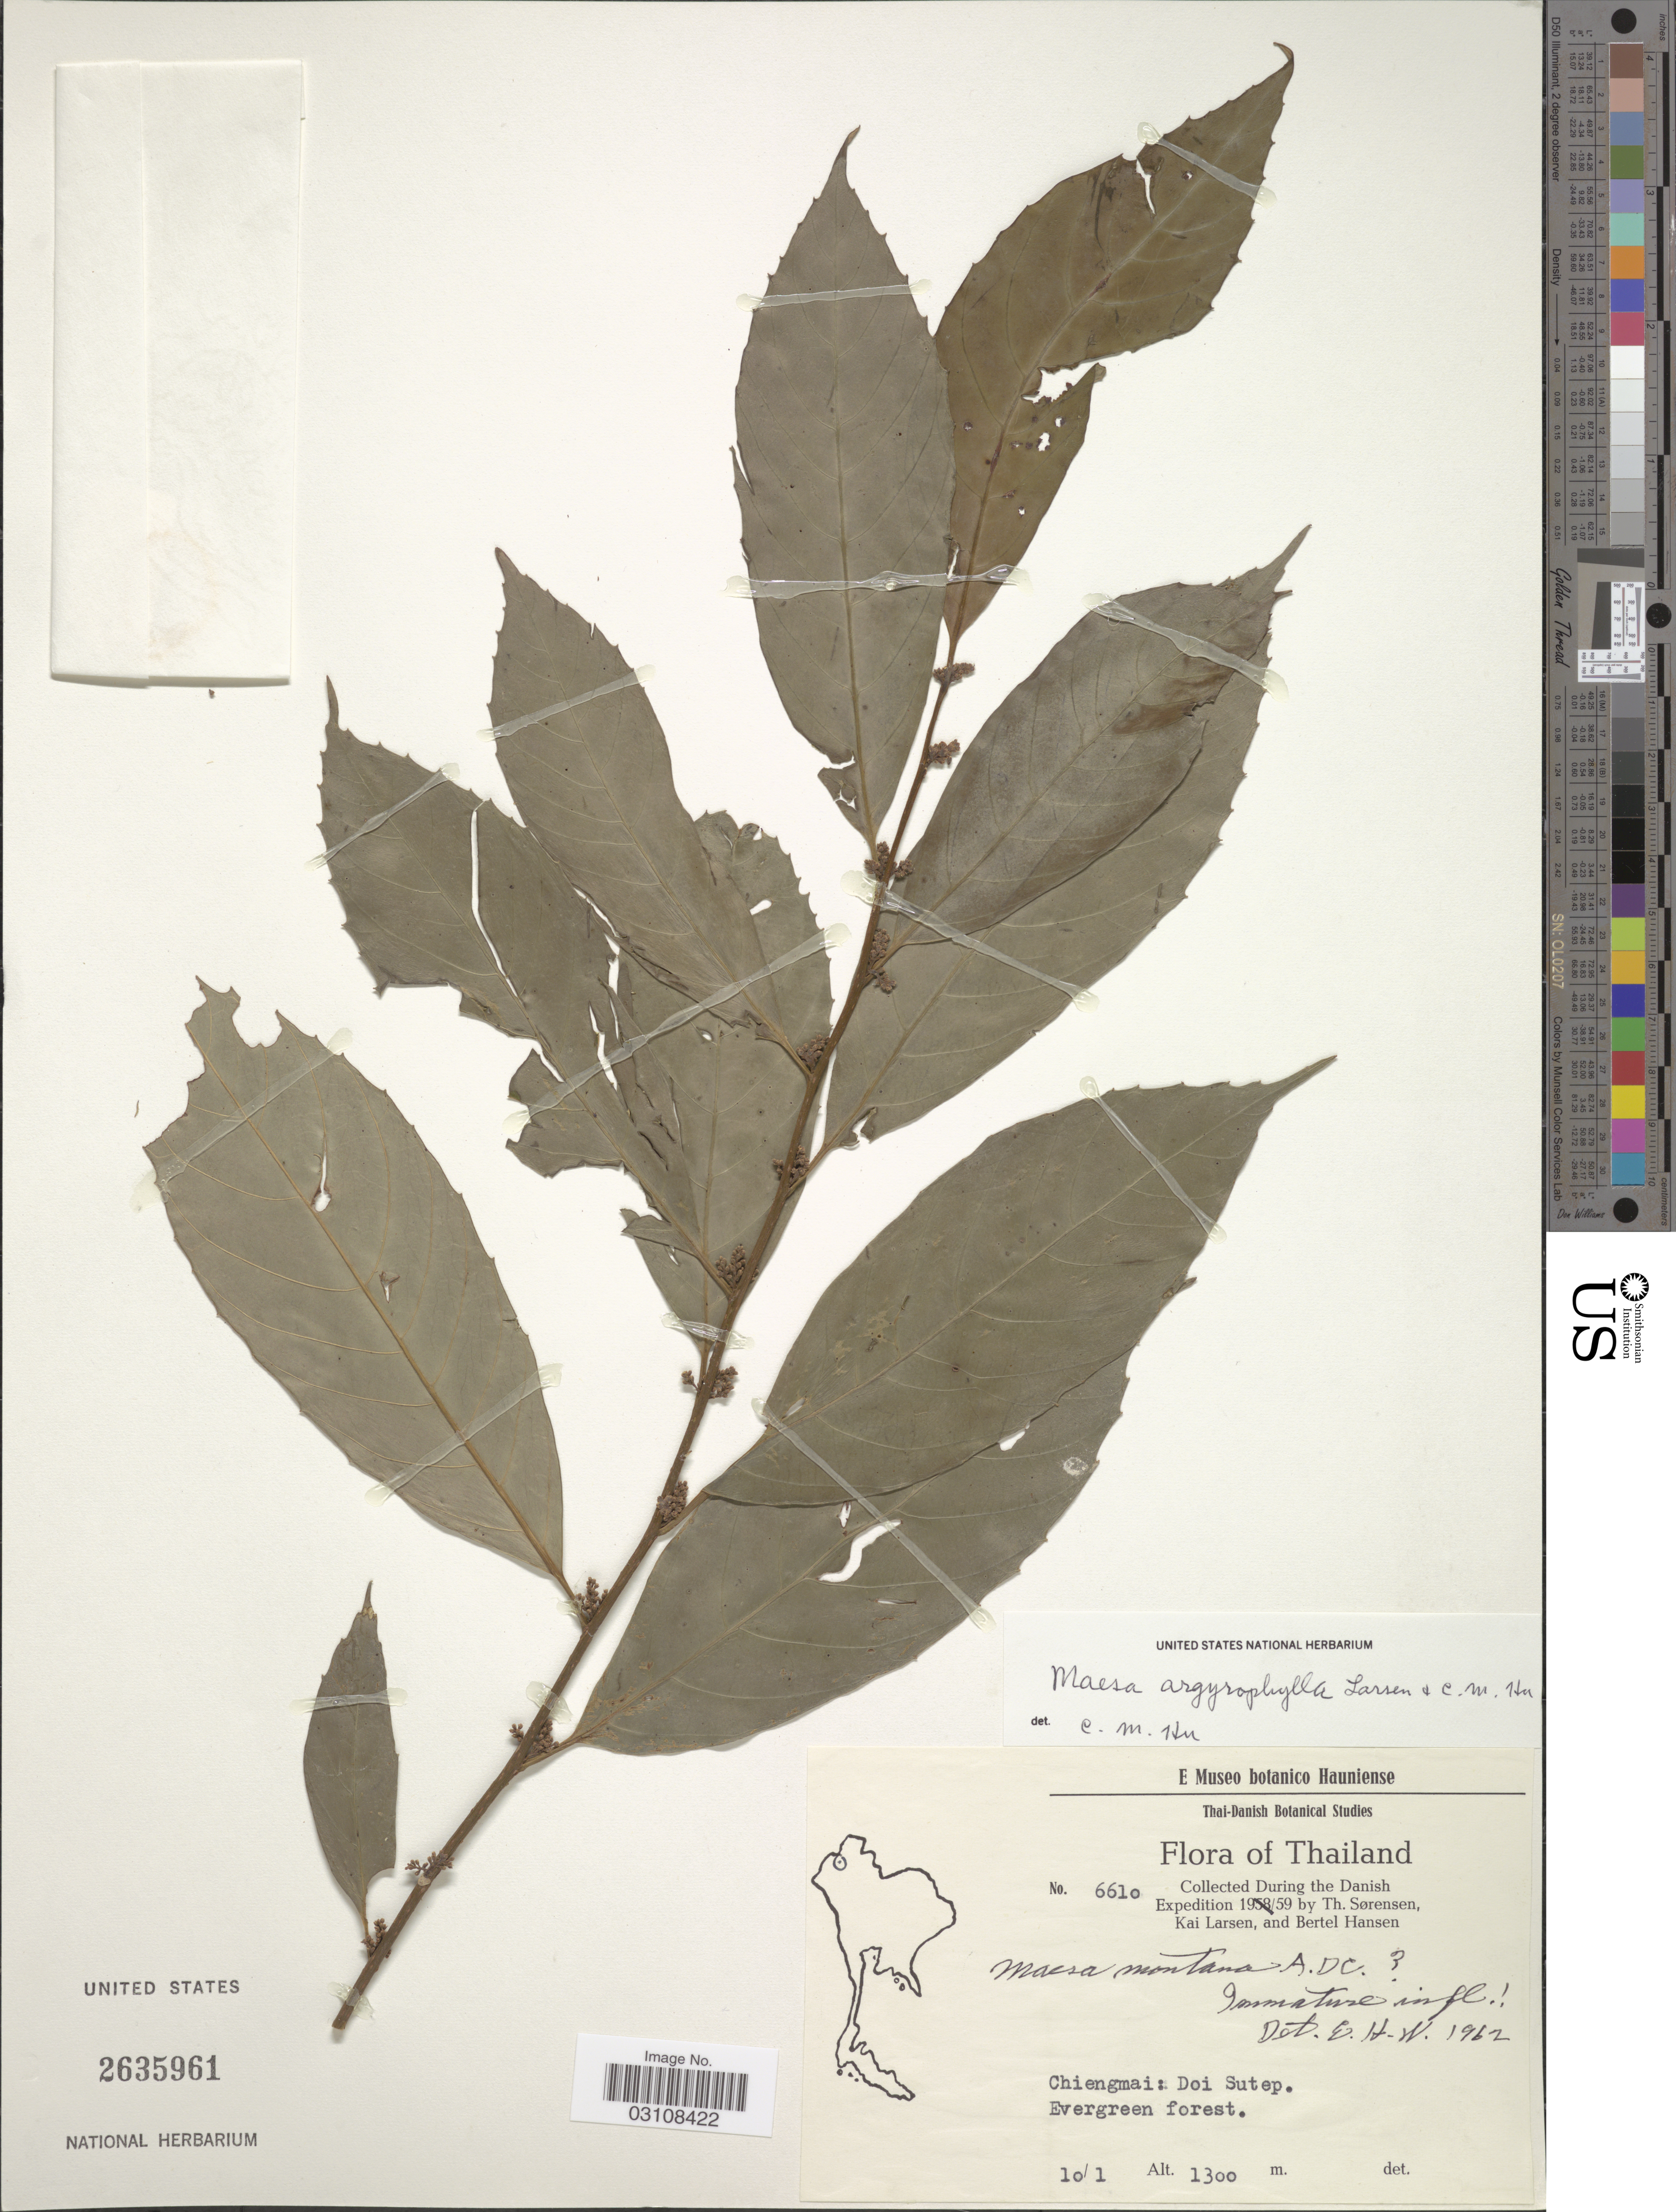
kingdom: Plantae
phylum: Tracheophyta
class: Magnoliopsida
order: Ericales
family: Primulaceae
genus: Maesa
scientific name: Maesa argyrophylla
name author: K. Larsen & C.M. Hu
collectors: M. Sørensen, K. Larsen & B. Hansen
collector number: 6610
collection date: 1959-01-10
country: Thailand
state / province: Chiang Mai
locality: Chiengmai: Doi Sutep.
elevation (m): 1300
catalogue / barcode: US 2635961